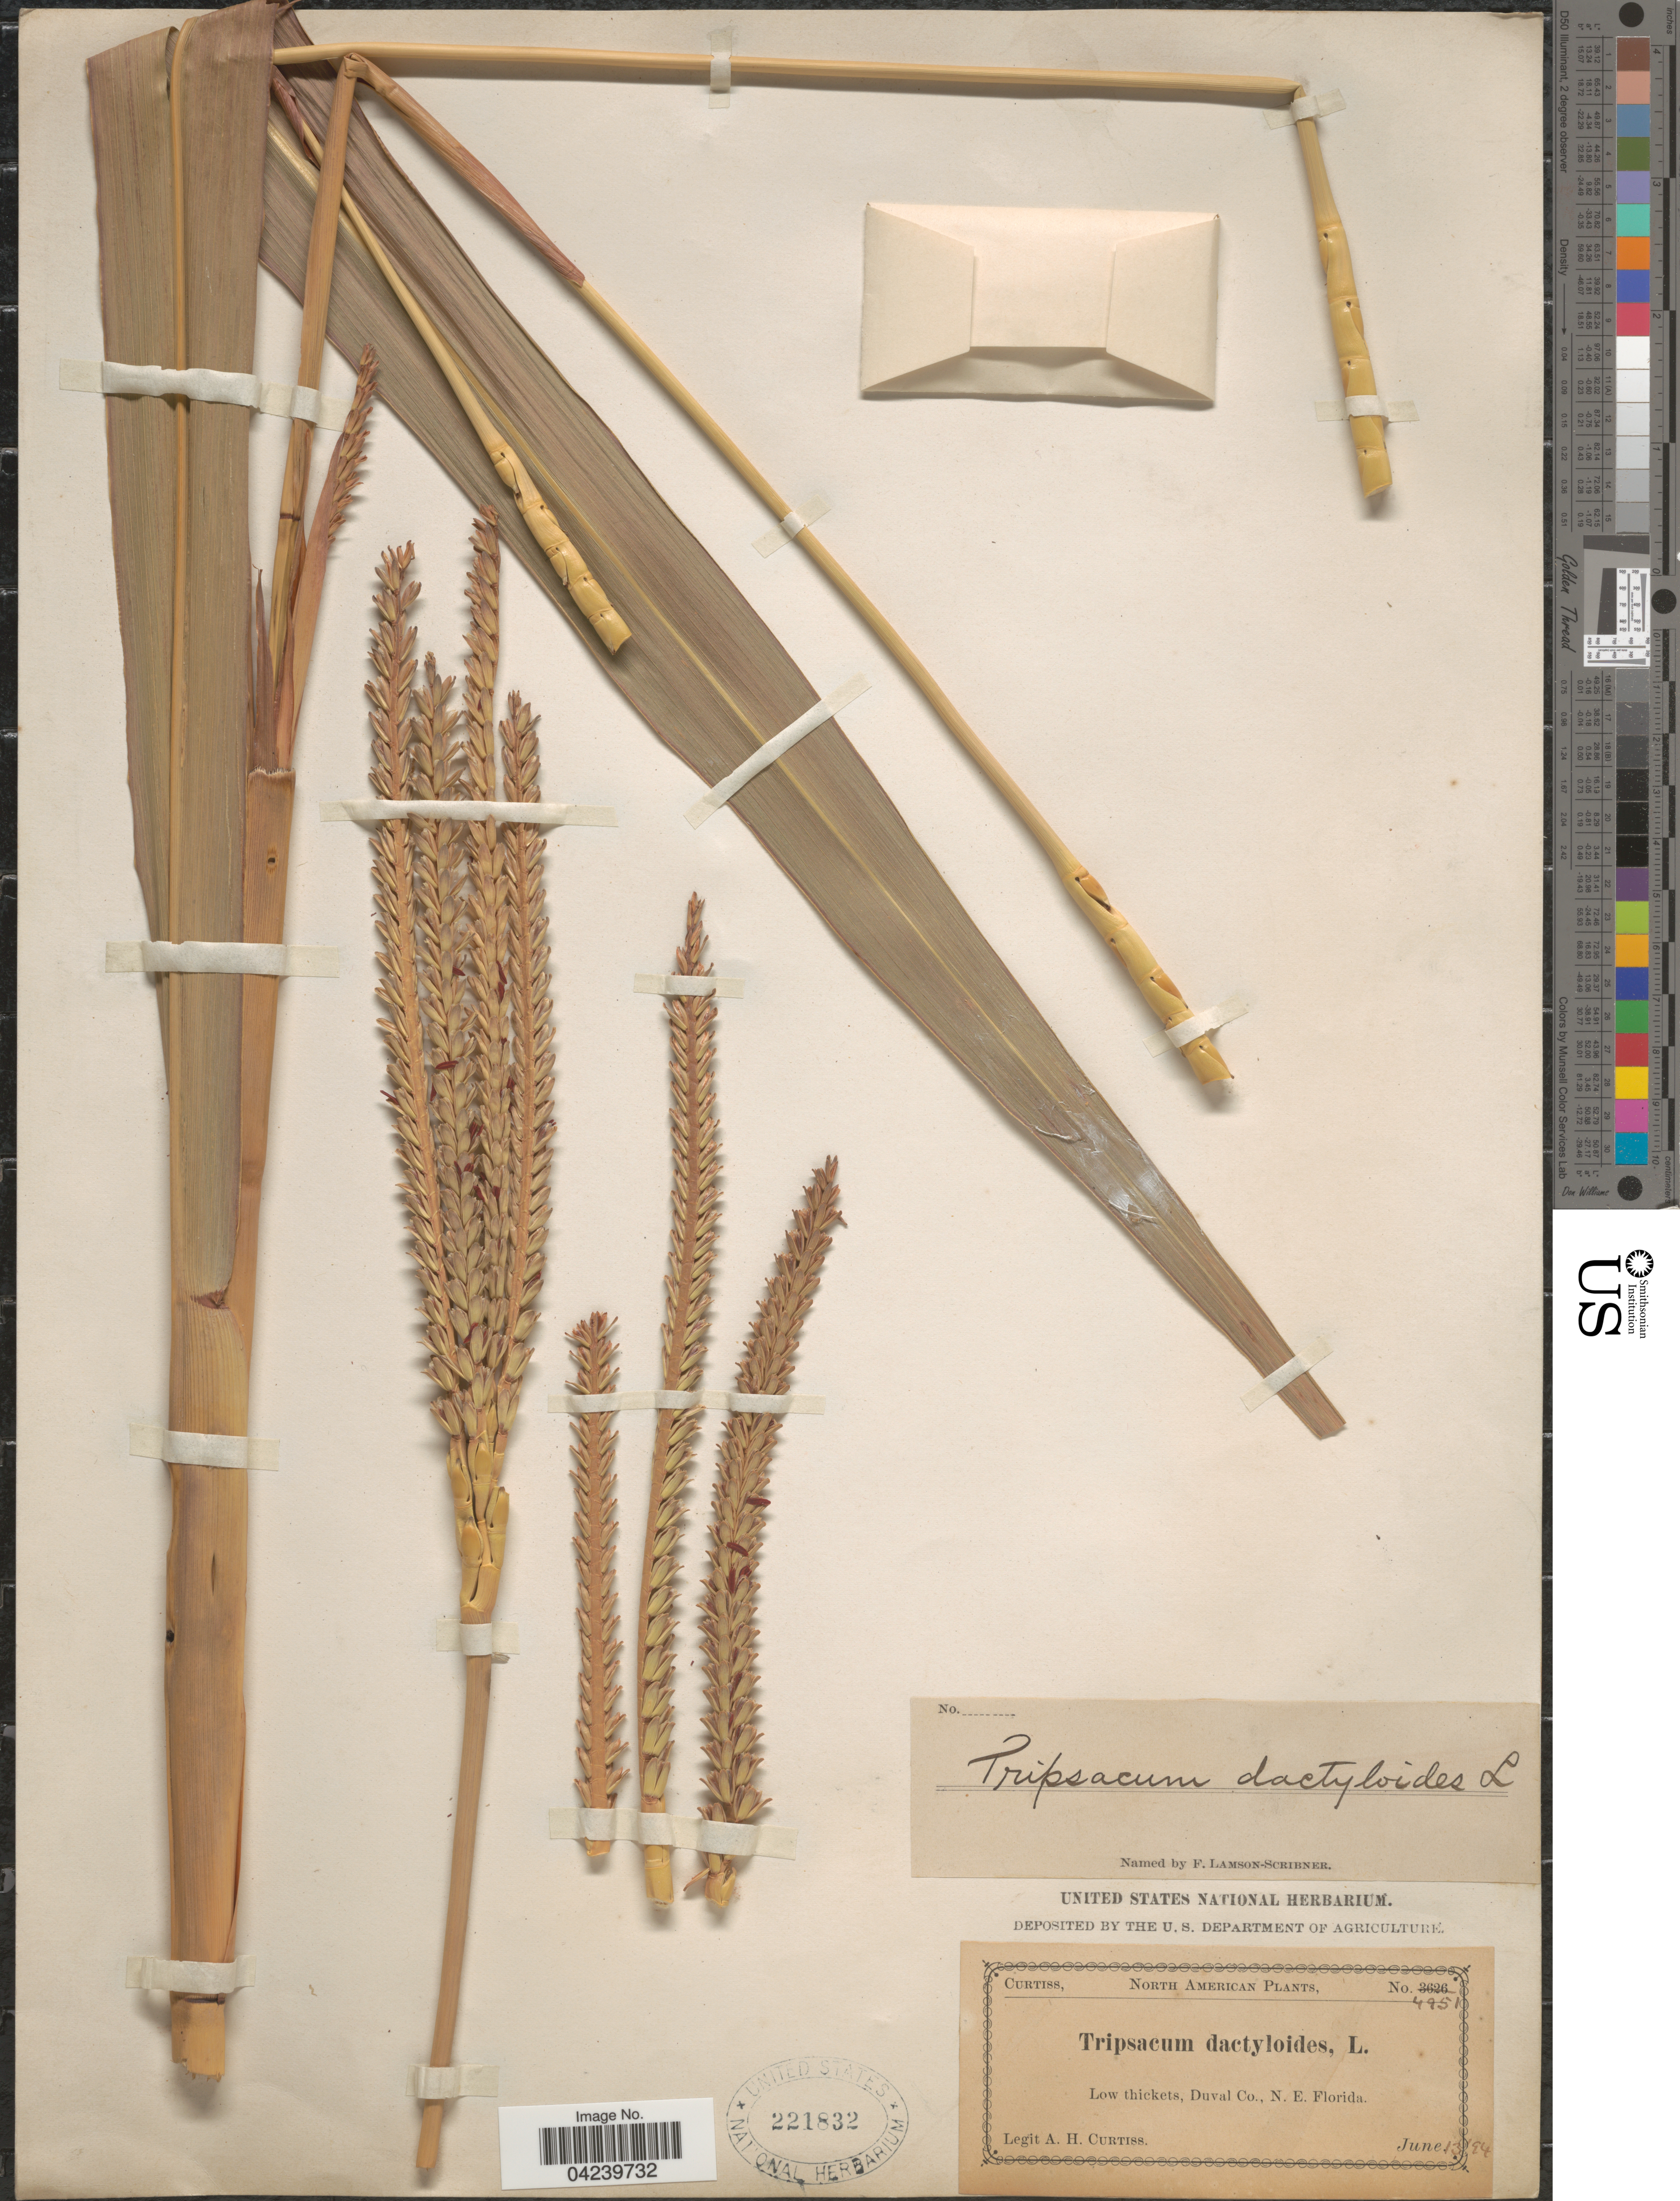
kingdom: Plantae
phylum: Tracheophyta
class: Liliopsida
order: Poales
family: Poaceae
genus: Tripsacum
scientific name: Tripsacum dactyloides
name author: (L.) L.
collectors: A. H. Curtiss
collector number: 4951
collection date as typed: June 13, 194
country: United States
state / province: Florida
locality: Low thickets, Duval Co., N. E. Florida.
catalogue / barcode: US 221832